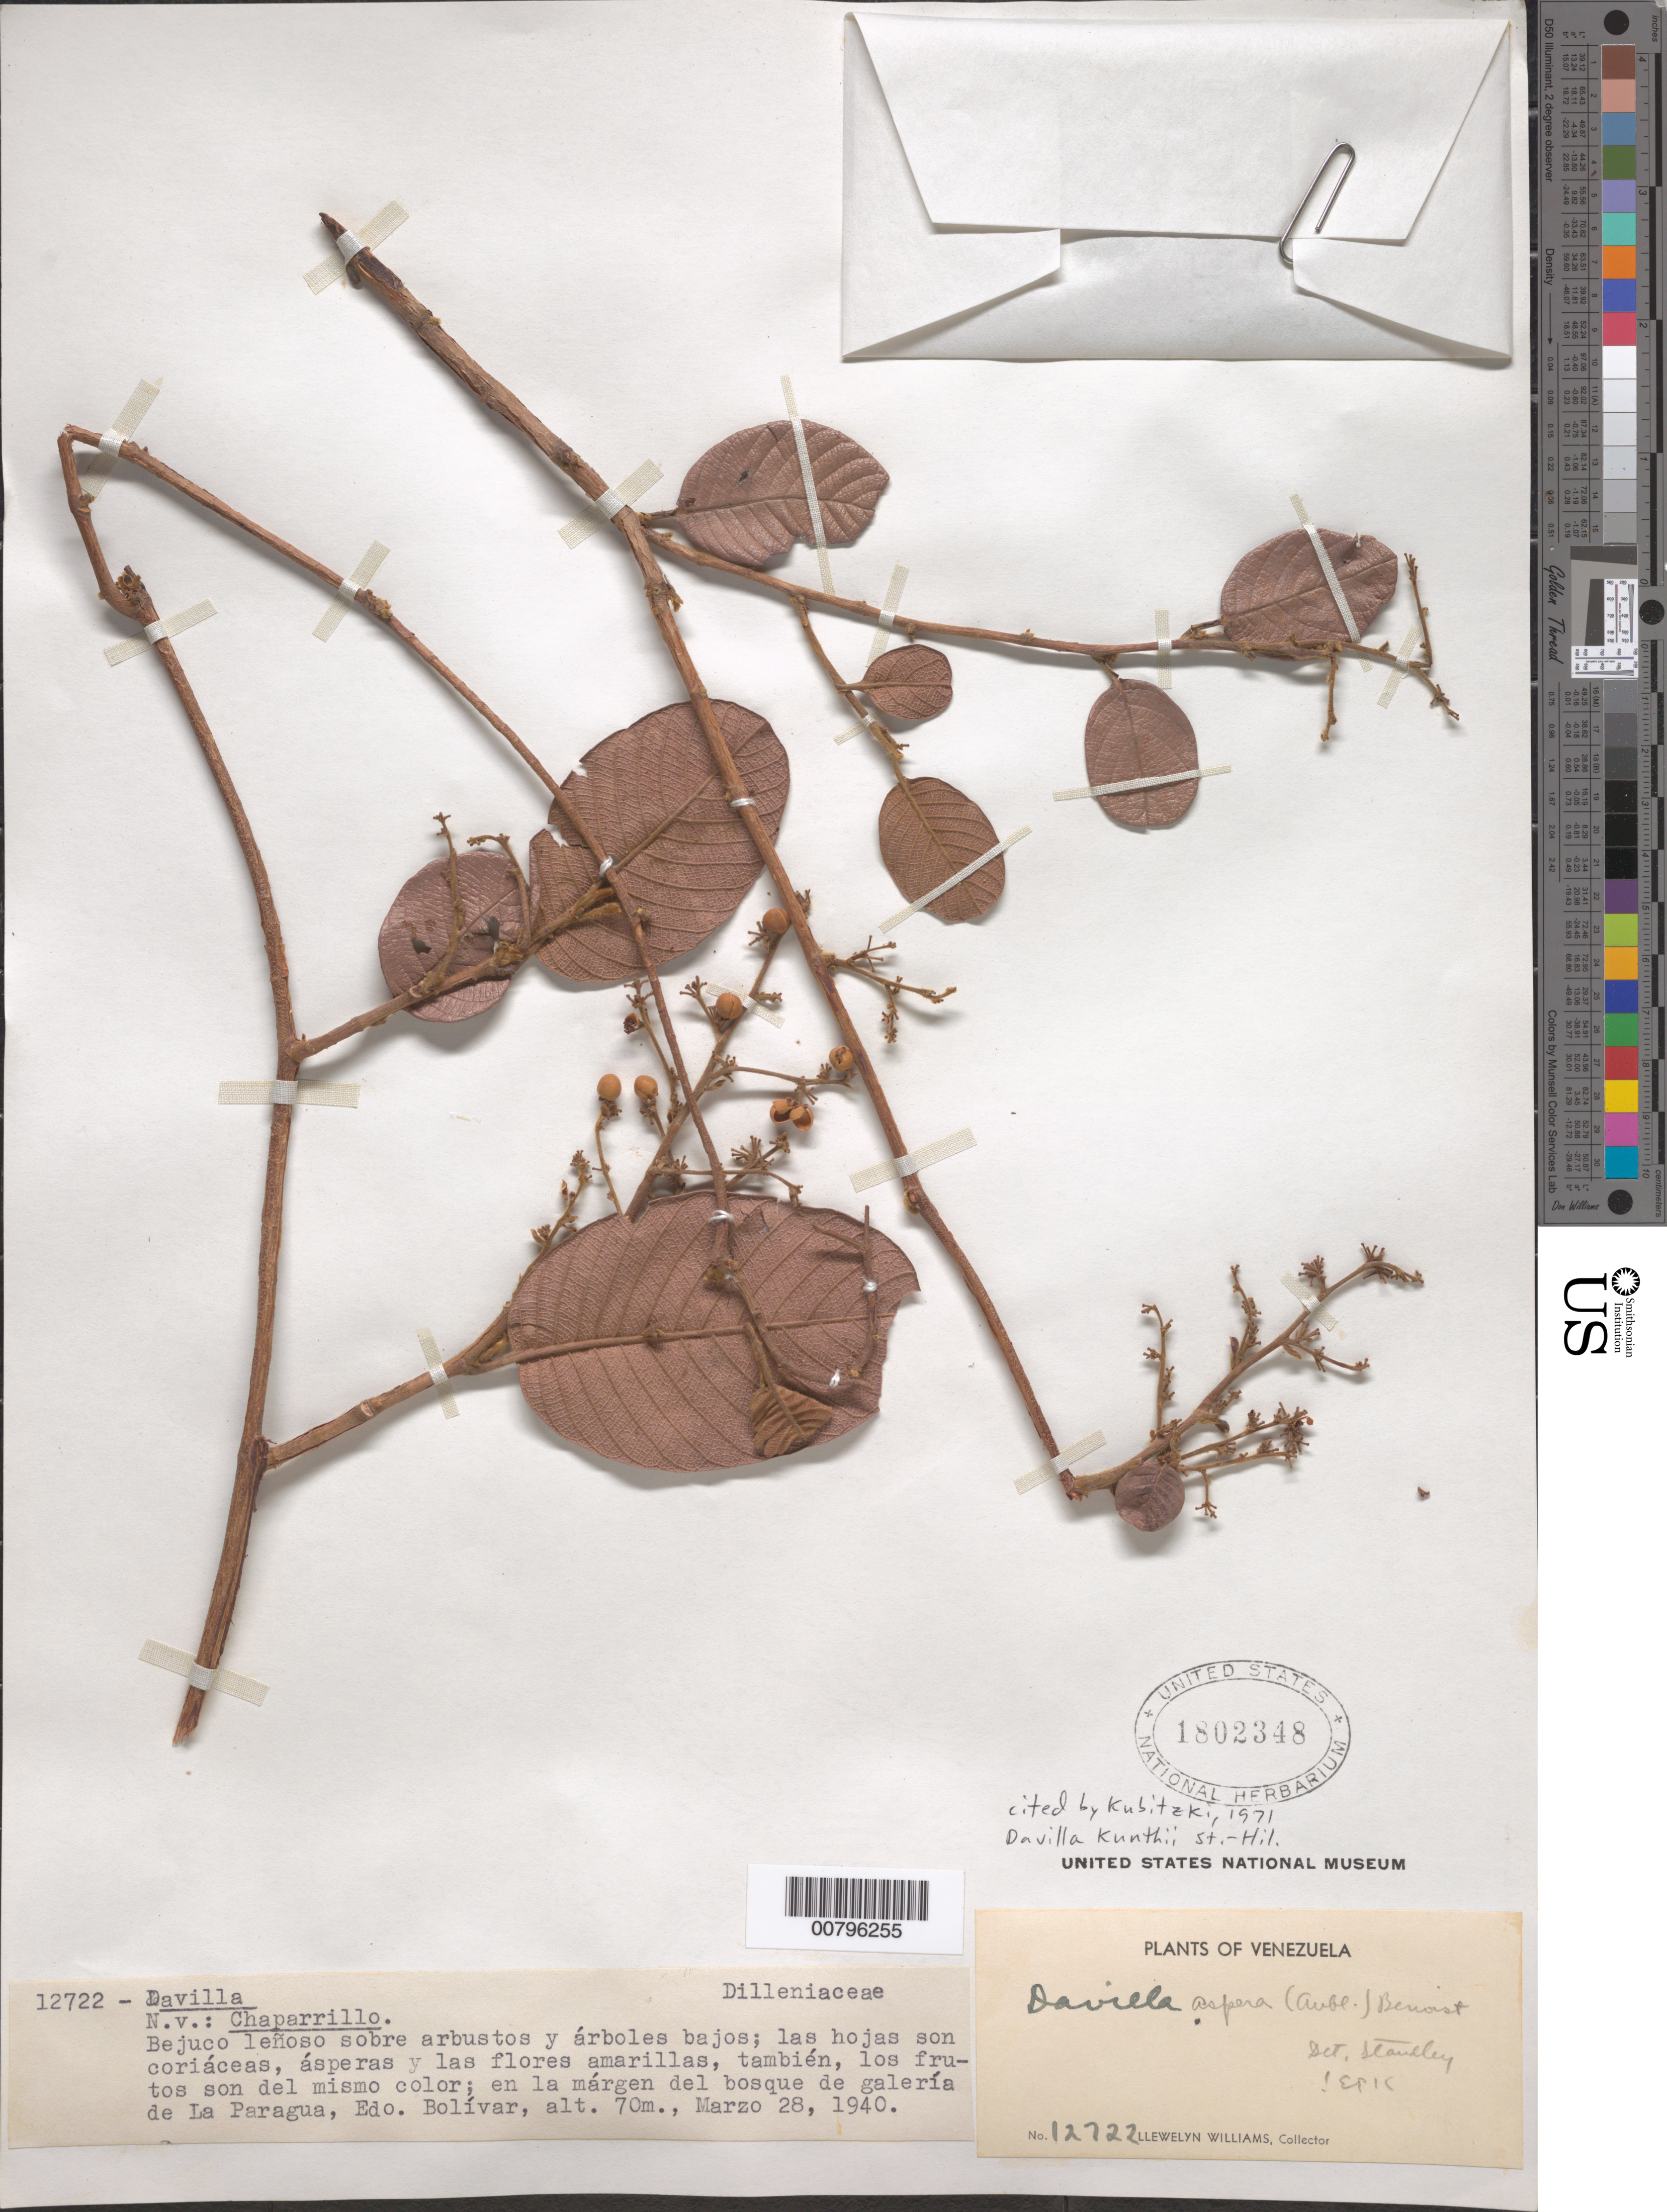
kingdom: Plantae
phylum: Tracheophyta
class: Magnoliopsida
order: Dilleniales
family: Dilleniaceae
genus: Davilla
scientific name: Davilla kunthii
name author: A. St.-Hil.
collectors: Ll. Williams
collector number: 12722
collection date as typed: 28-Mar-40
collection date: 1940-03-28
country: Venezuela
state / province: Bolívar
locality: La Paragua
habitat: Edge of gallery forest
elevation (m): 70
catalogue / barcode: US 1802348